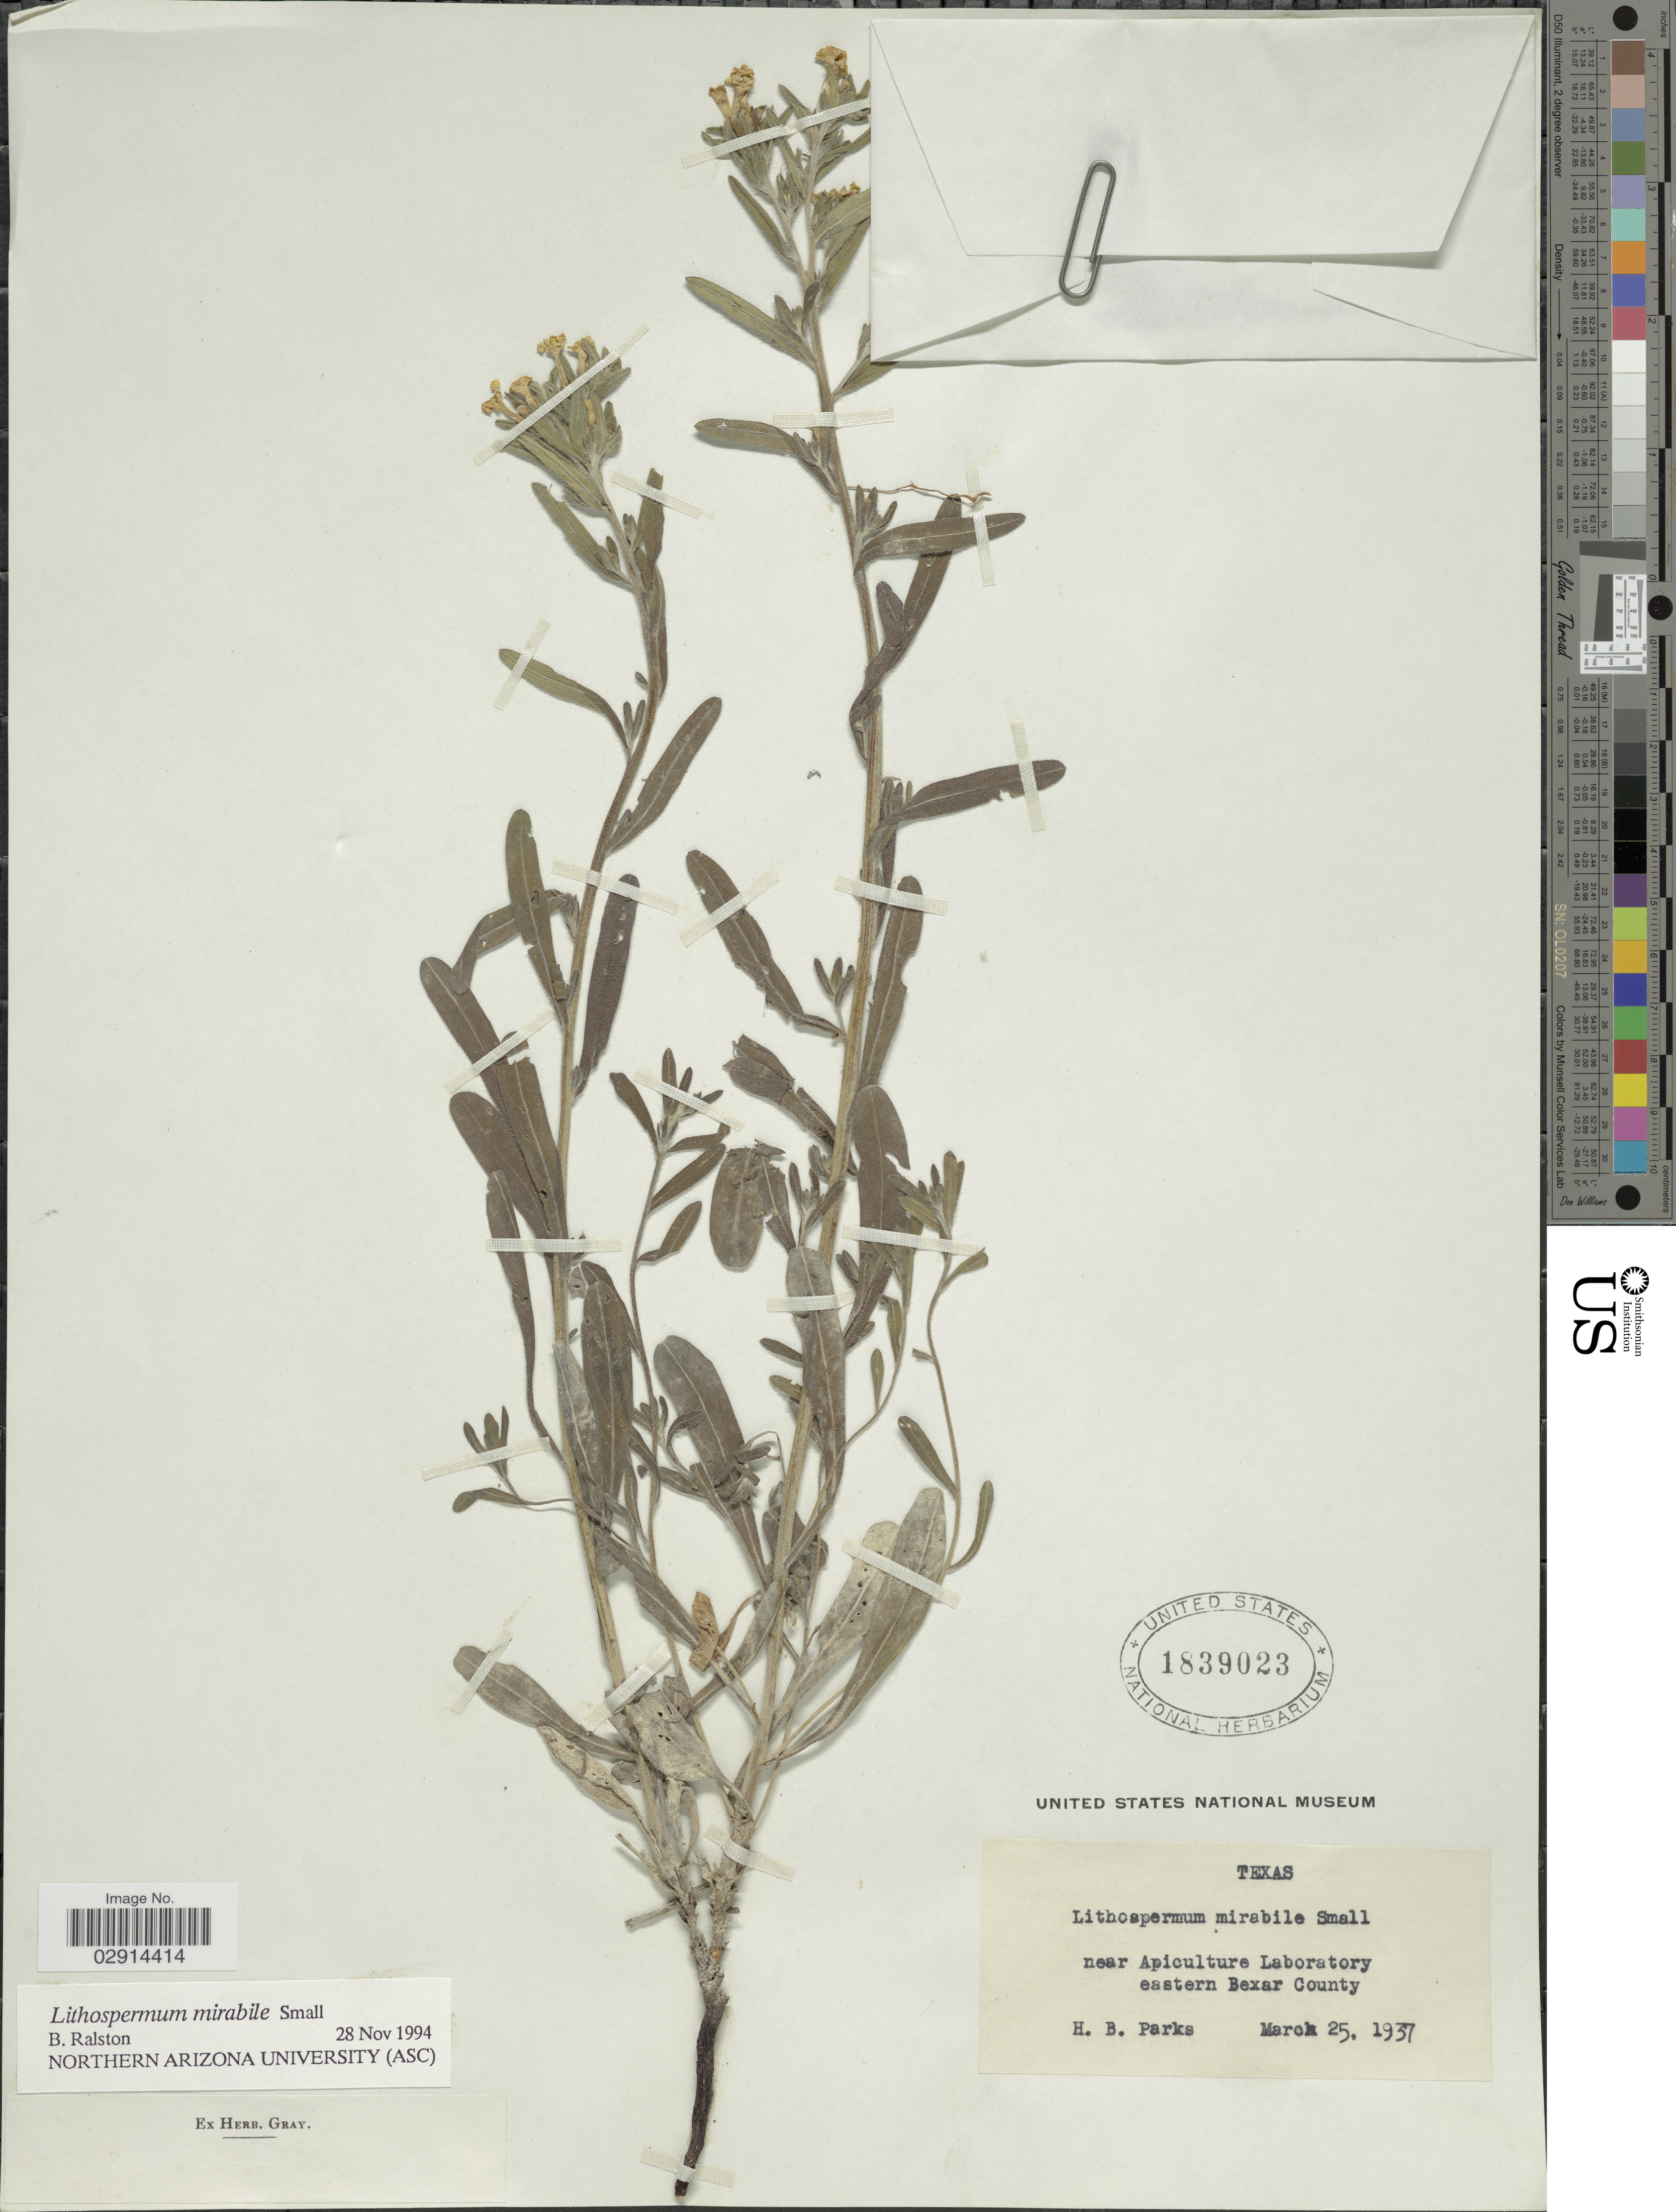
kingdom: Plantae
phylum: Tracheophyta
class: Magnoliopsida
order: Boraginales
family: Boraginaceae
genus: Lithospermum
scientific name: Lithospermum mirabile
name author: Small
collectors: H. Parks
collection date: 1937-03-25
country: United States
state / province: Texas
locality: Near Apiculture Laboratory eastern Bexar County.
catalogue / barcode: US 1839023